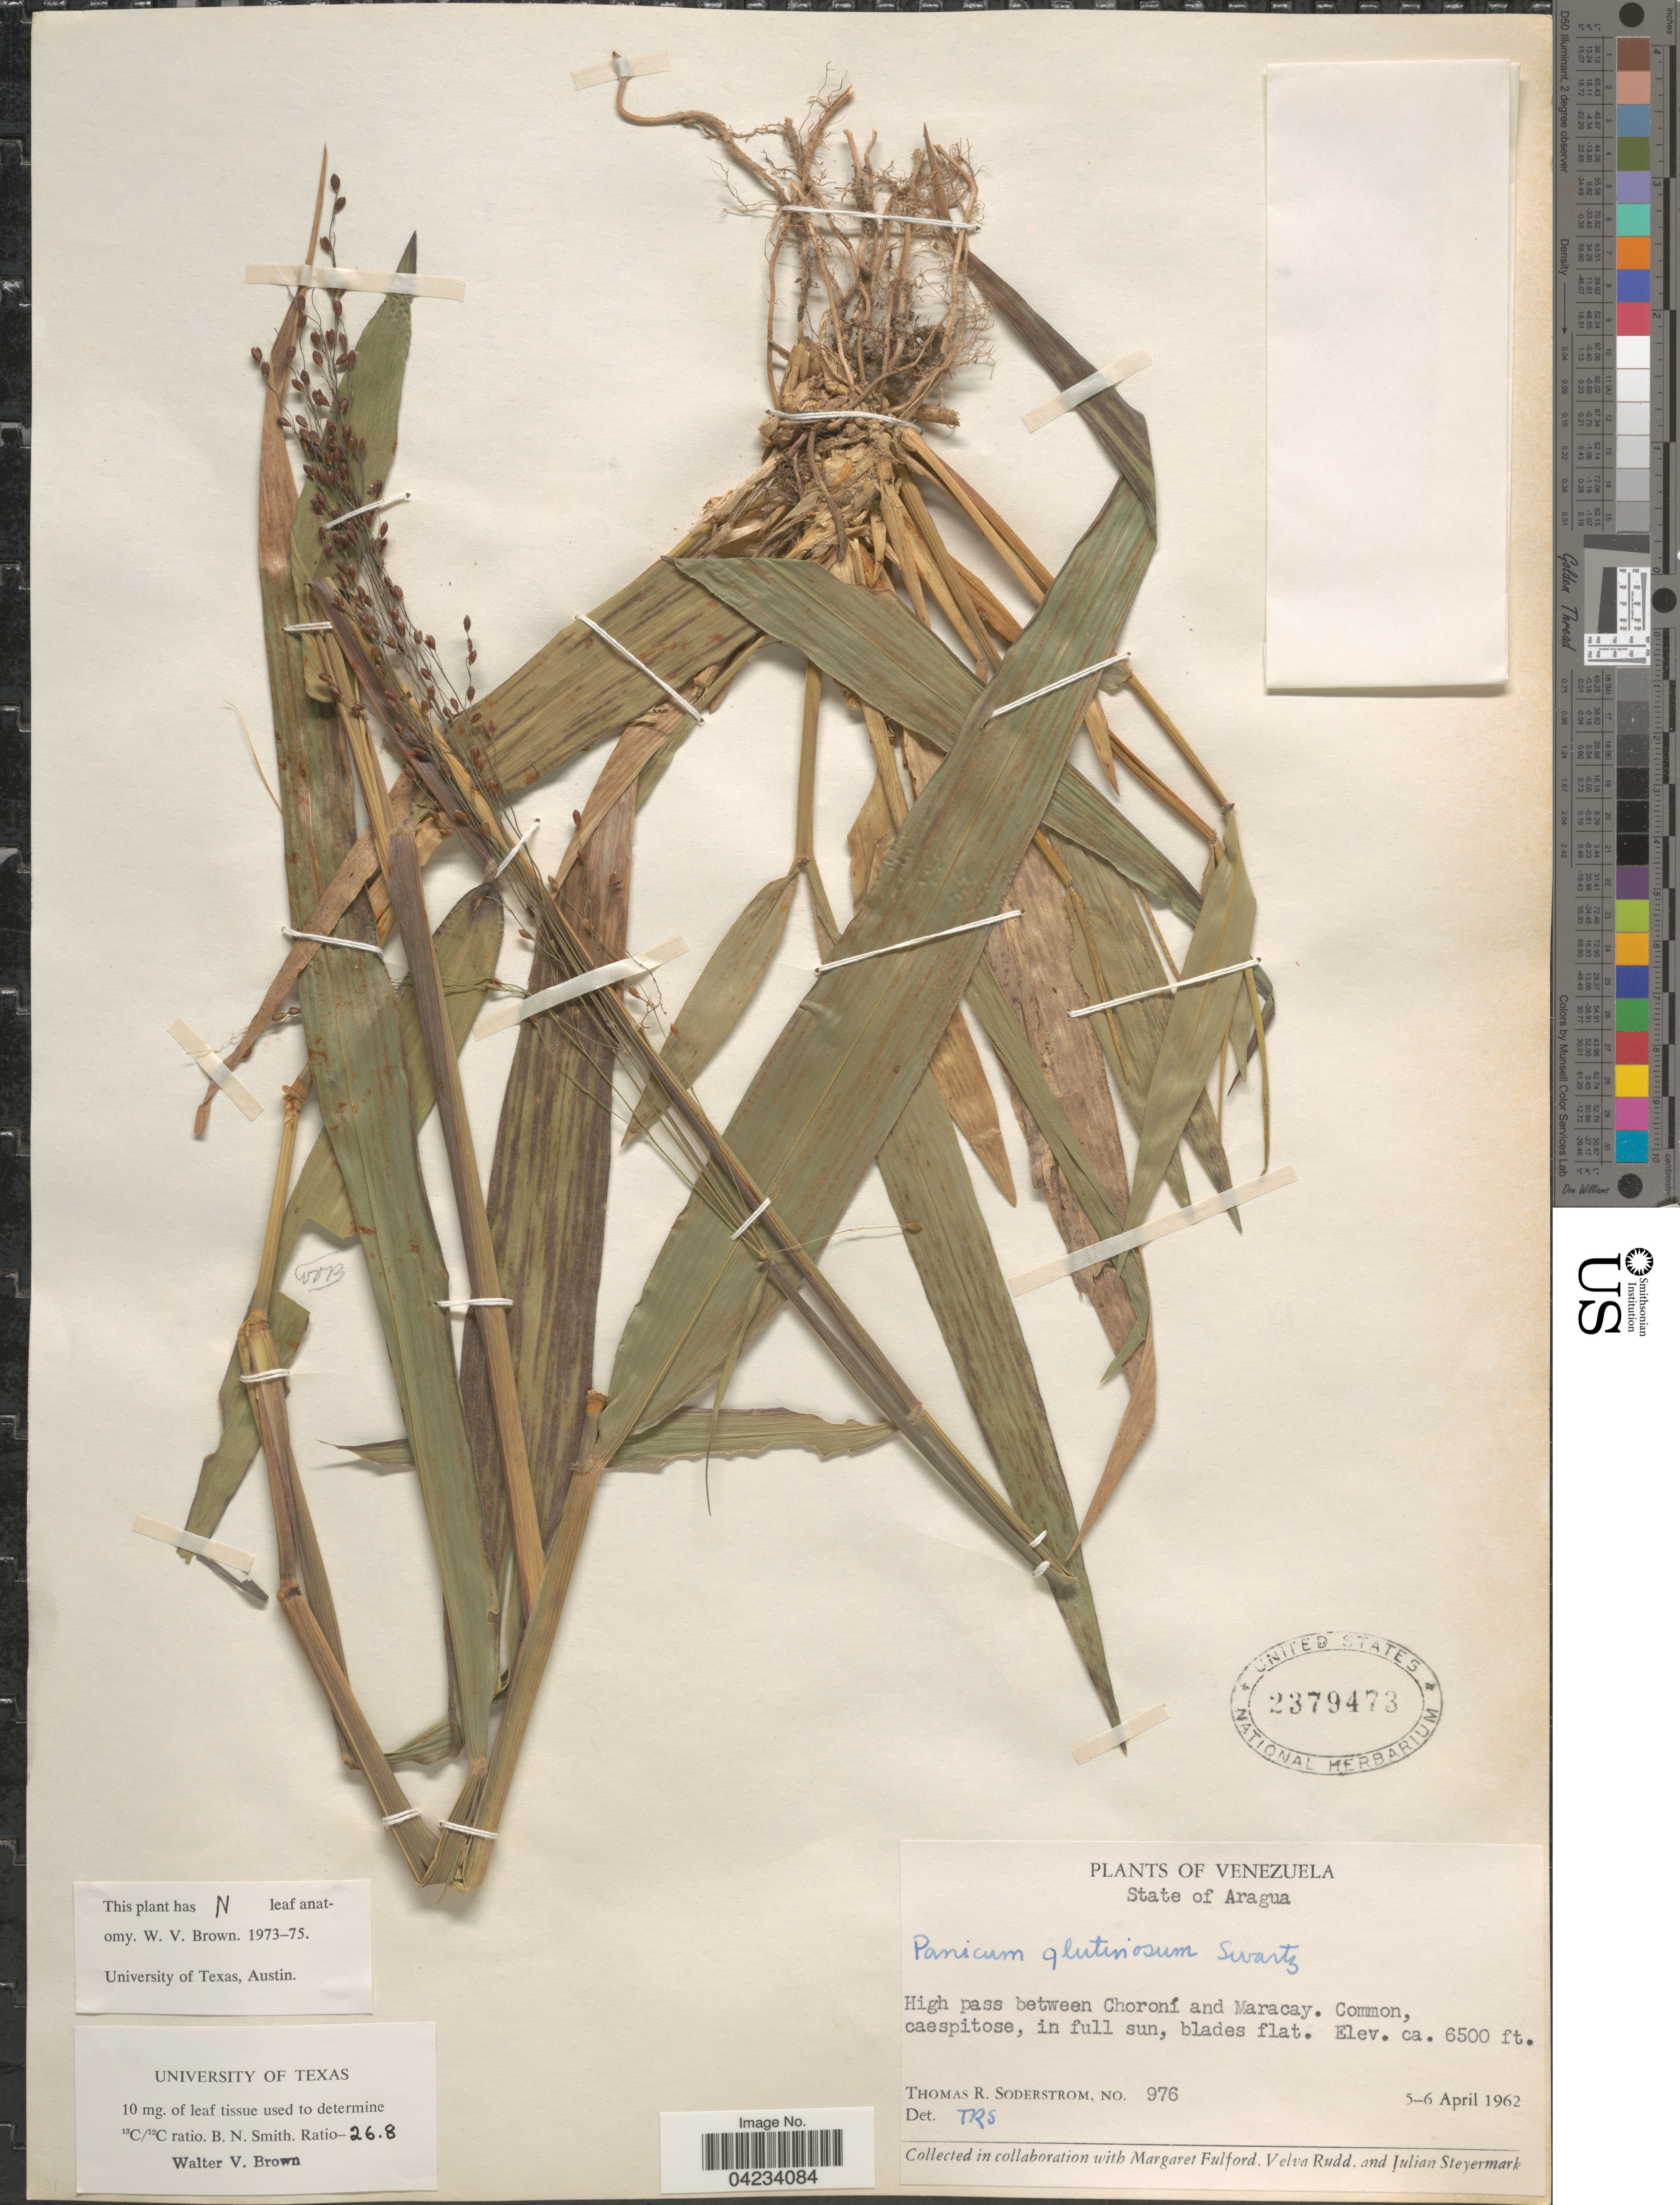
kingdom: Plantae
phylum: Tracheophyta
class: Liliopsida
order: Poales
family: Poaceae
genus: Homolepis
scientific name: Homolepis glutinosa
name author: (Sw.) Zuloaga & Soderstr.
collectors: T. R. Soderstrom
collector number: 976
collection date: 1962-04-05/1962-04-06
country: Venezuela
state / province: Aragua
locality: High pass between Choroní and Maracay.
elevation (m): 1981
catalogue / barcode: US 2379473